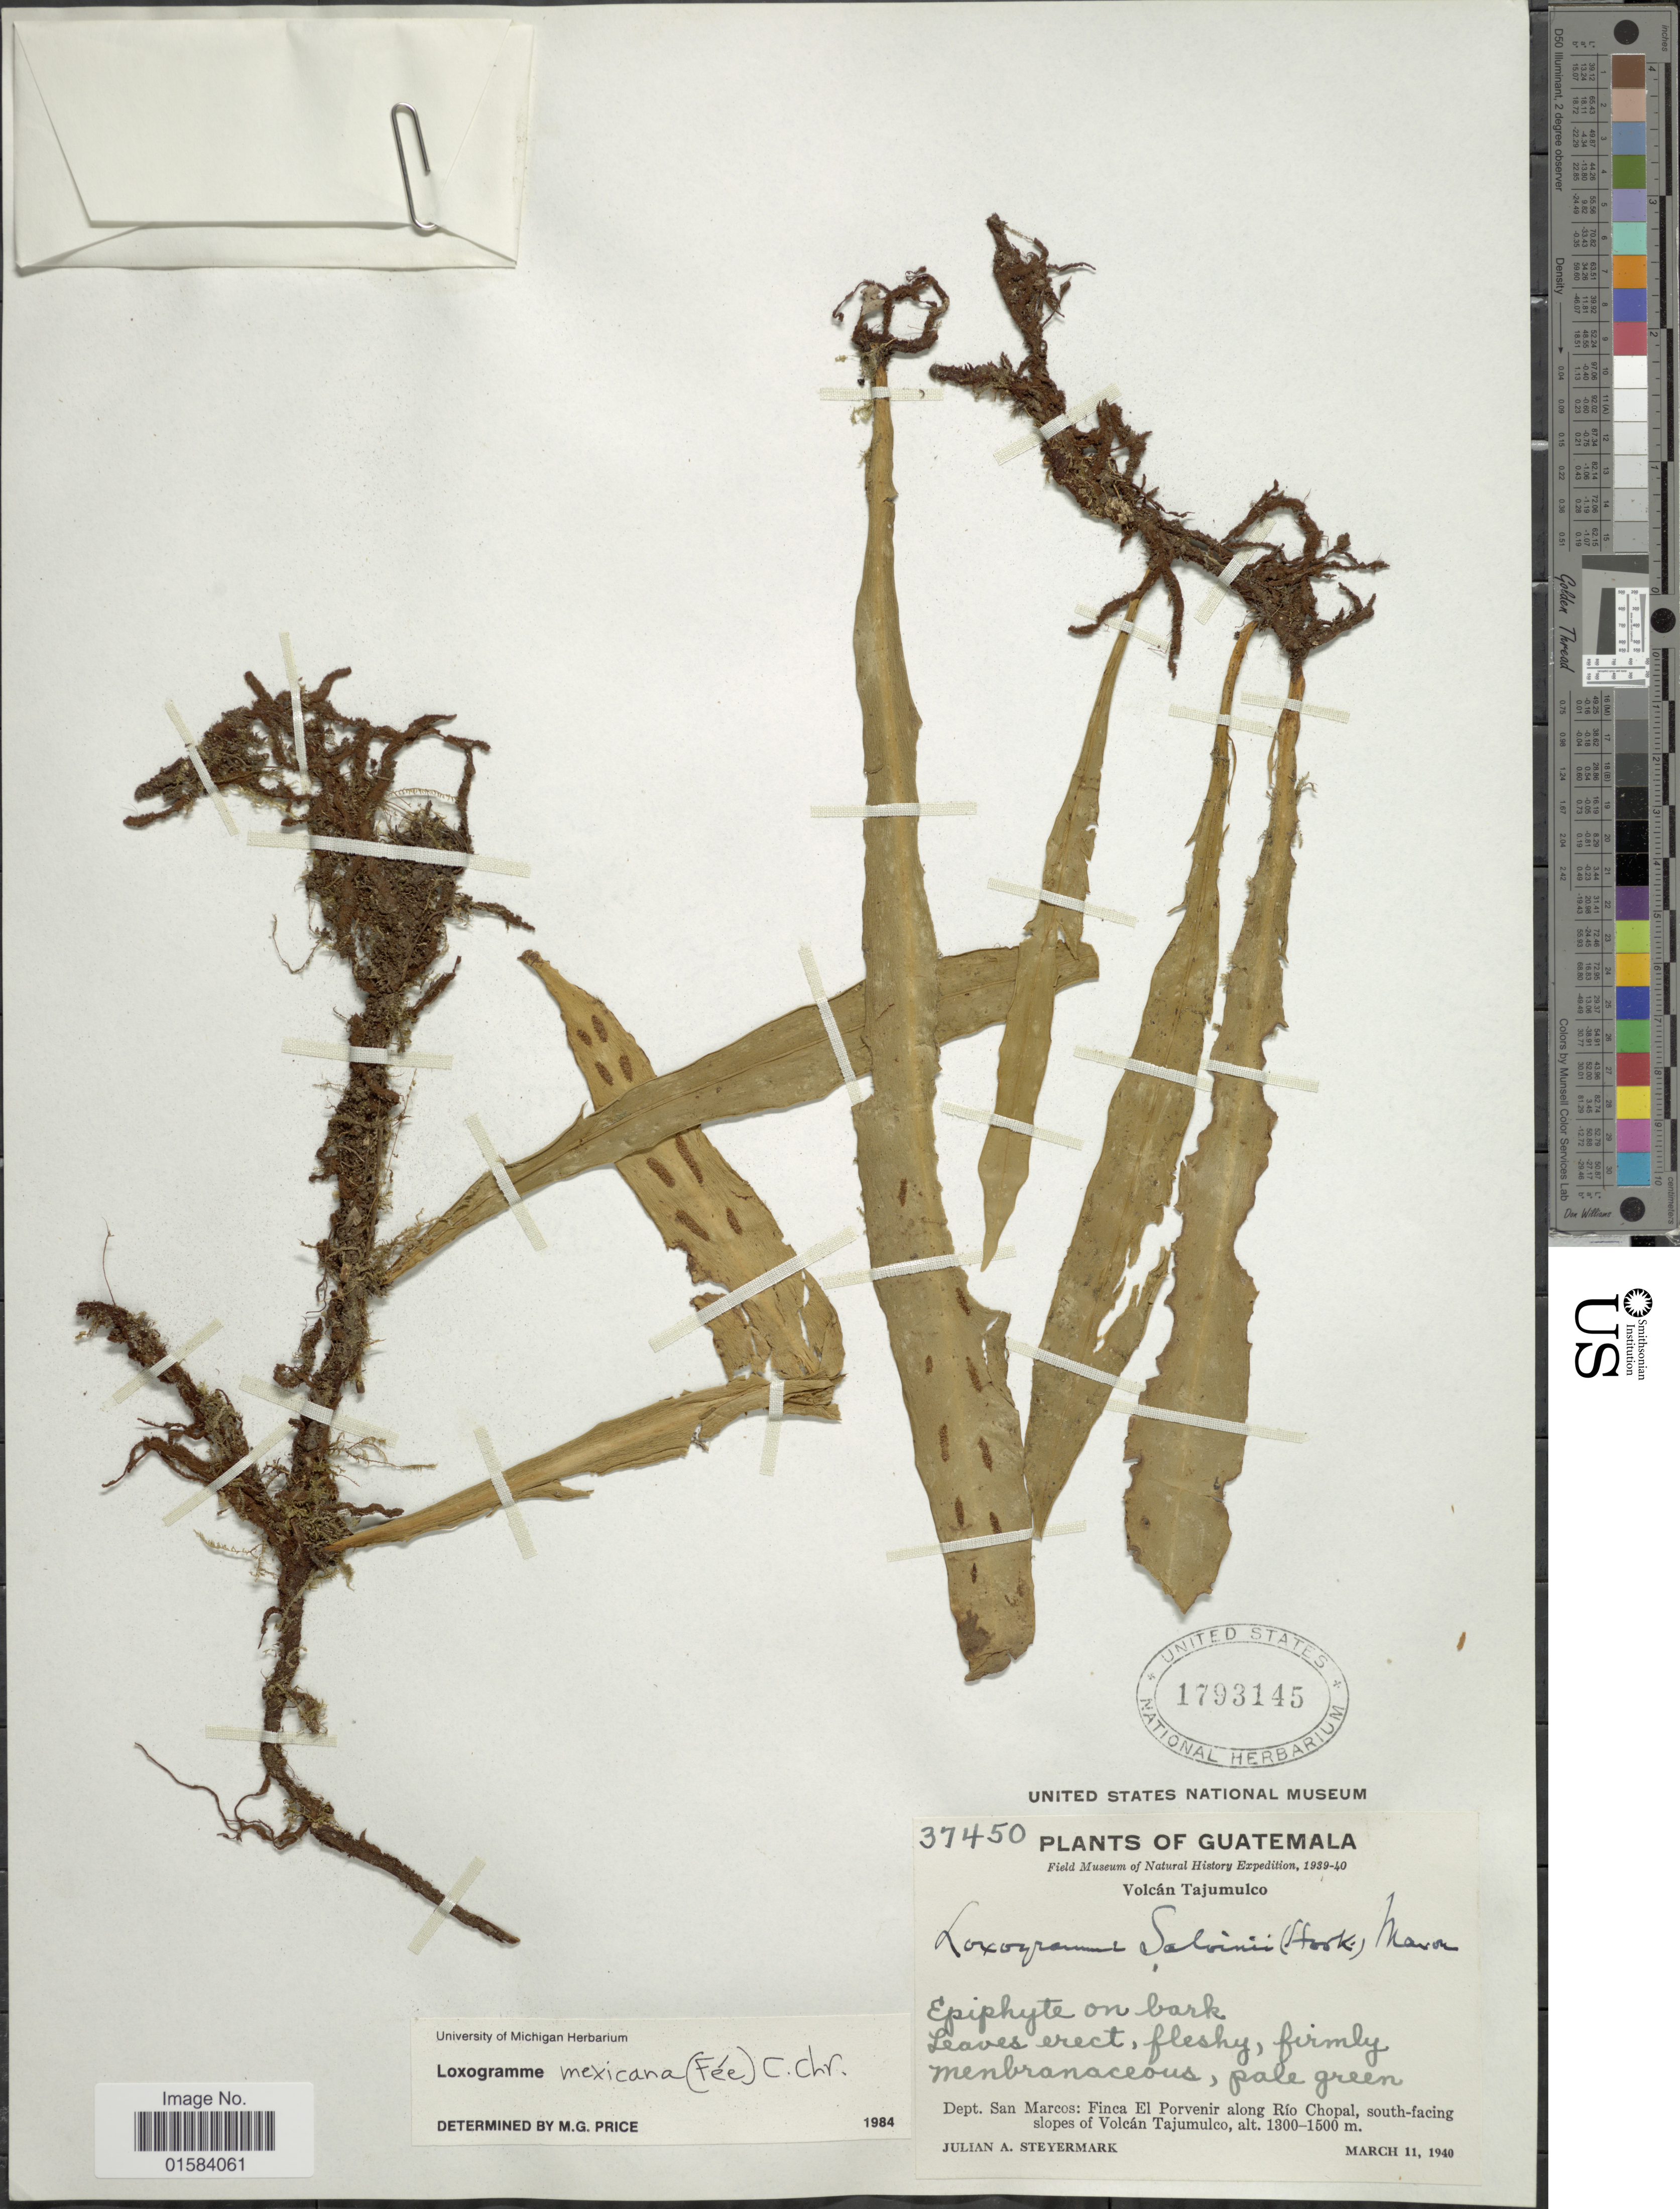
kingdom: Plantae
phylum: Tracheophyta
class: Polypodiopsida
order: Polypodiales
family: Polypodiaceae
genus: Loxogramme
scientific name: Loxogramme mexicana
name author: (Fée) C. Chr.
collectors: J. Steyermark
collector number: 37450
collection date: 1940-03-11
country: Guatemala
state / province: San Marcos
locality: Volcán Tajumulco, Dept. San Marcos: finca El orvenir along Río Chopal, south-facing slopes of Volcán Tajumulco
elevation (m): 1300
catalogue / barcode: US 1793145